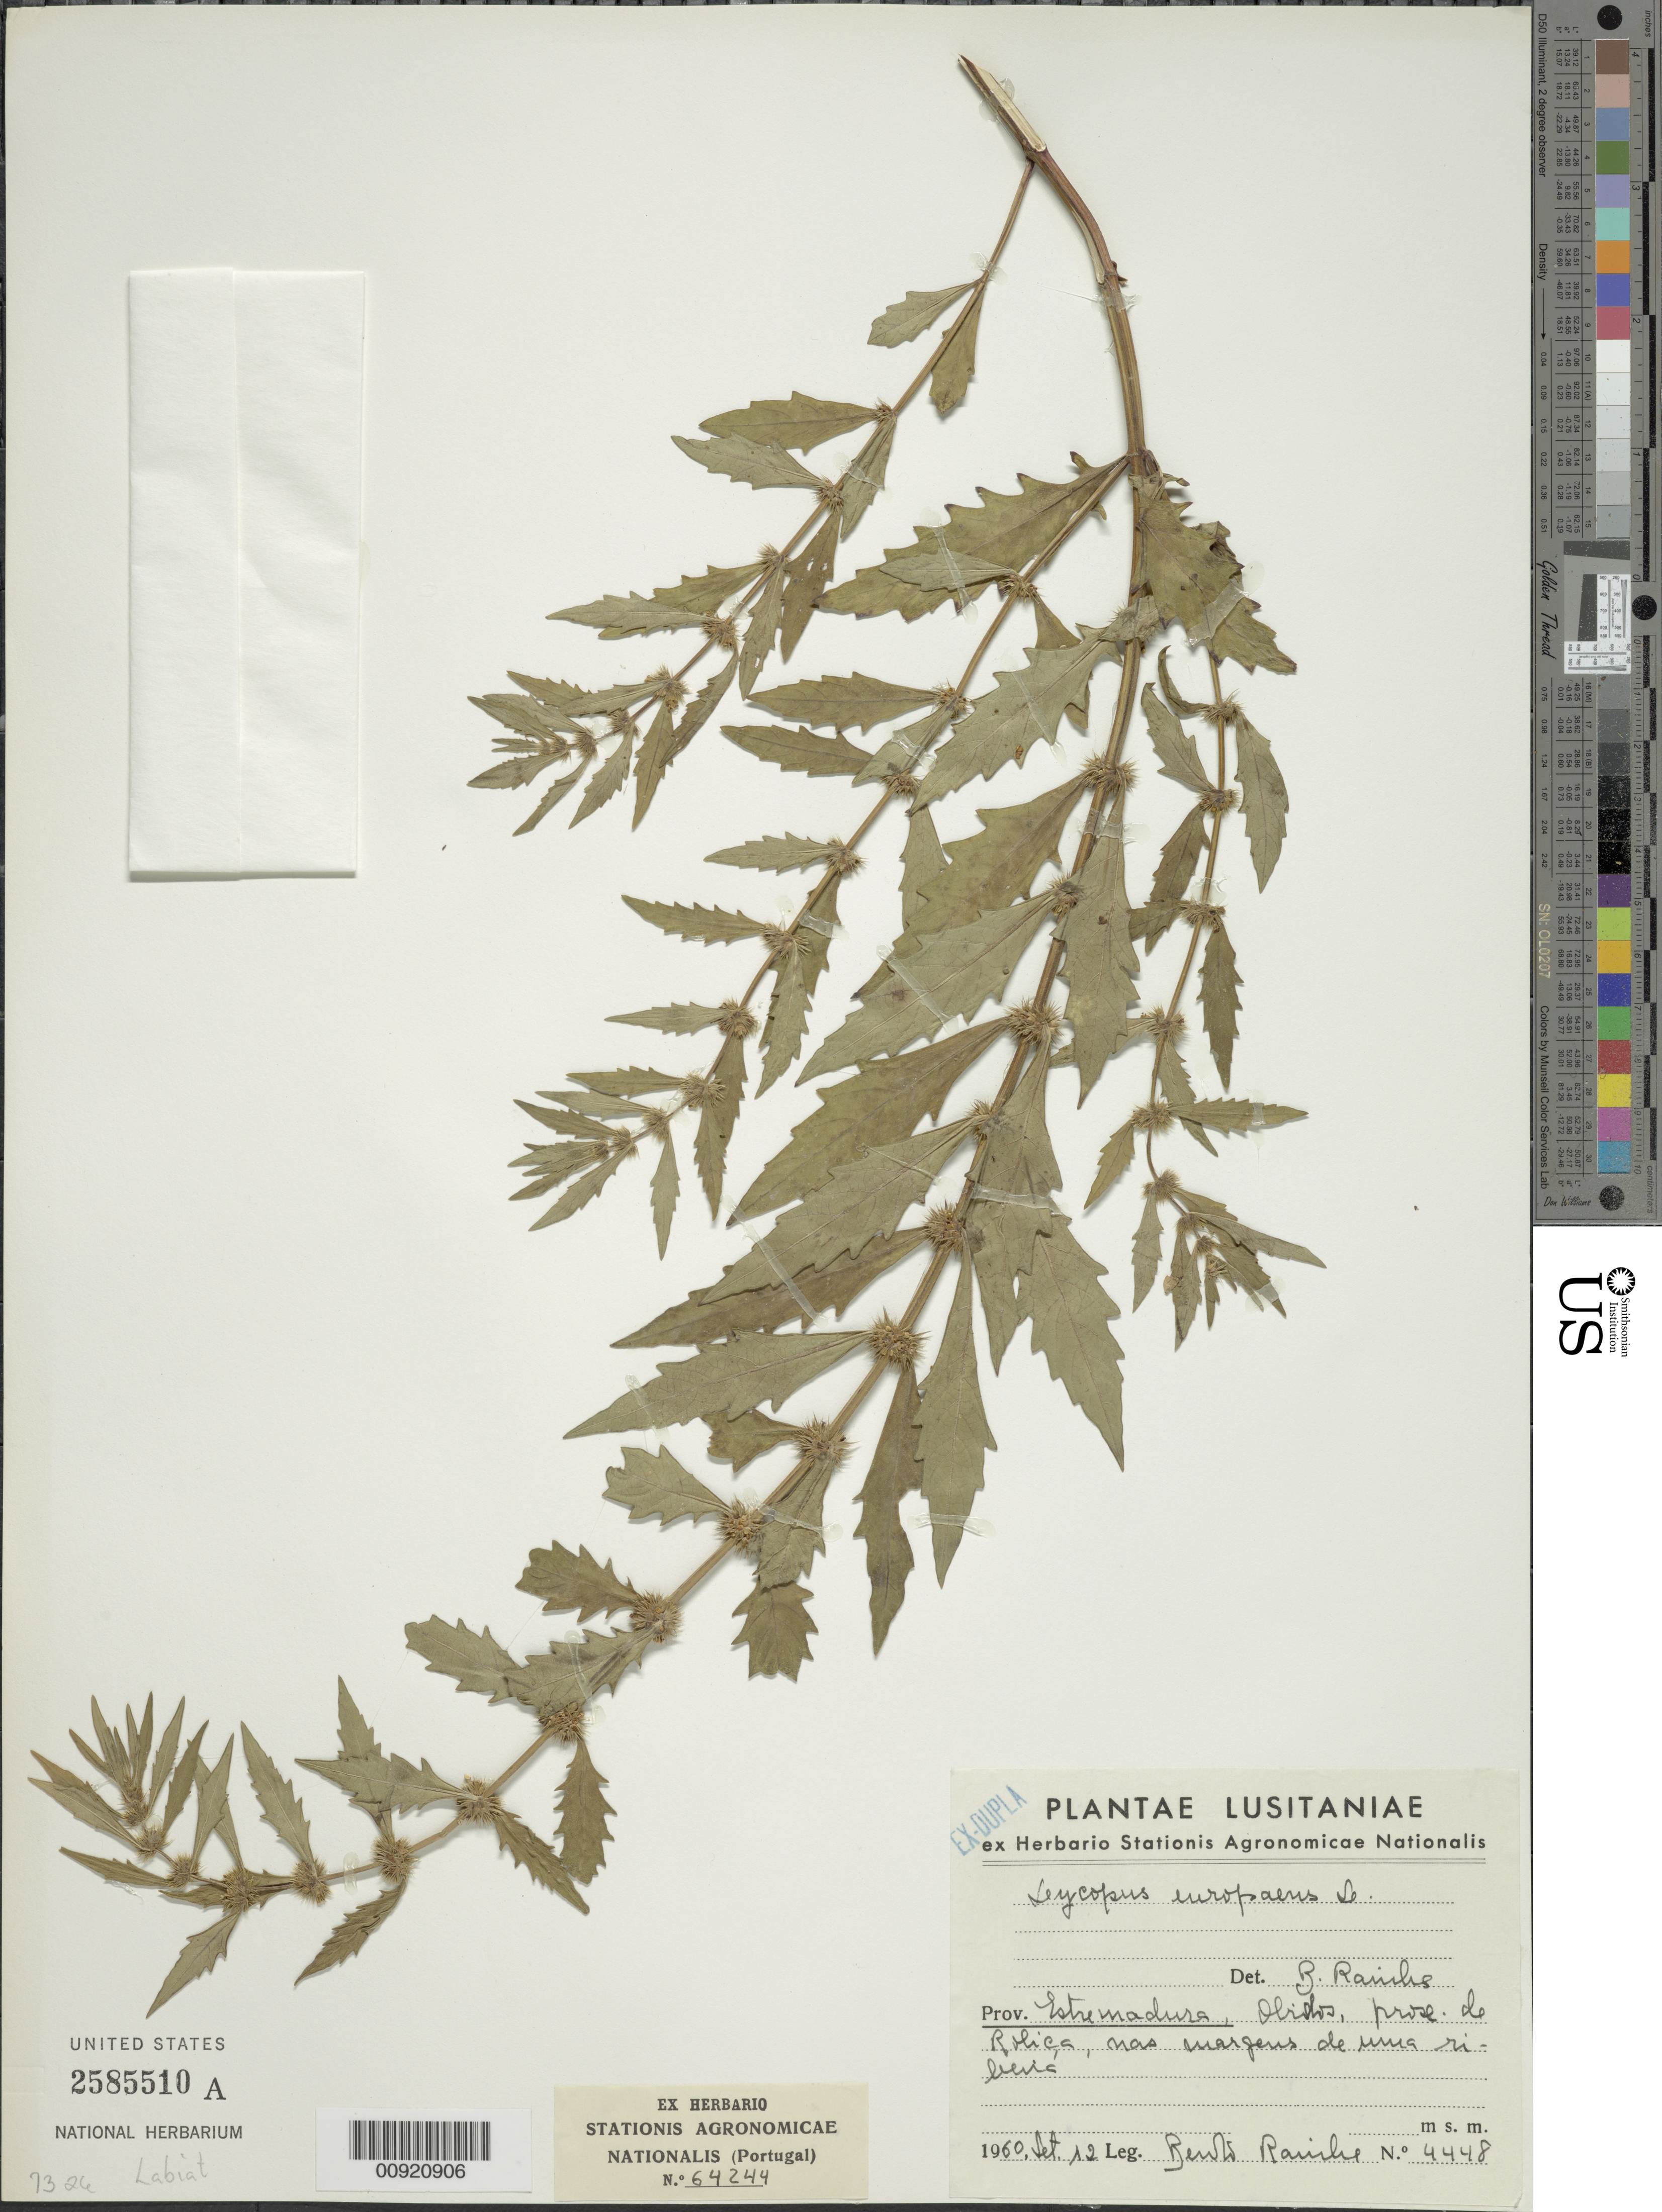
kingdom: Plantae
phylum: Tracheophyta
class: Magnoliopsida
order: Lamiales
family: Lamiaceae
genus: Lycopus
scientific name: Lycopus europaeus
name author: L.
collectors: B. Rainha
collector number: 4448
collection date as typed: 1960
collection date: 1960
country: Portugal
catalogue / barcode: US 2585510